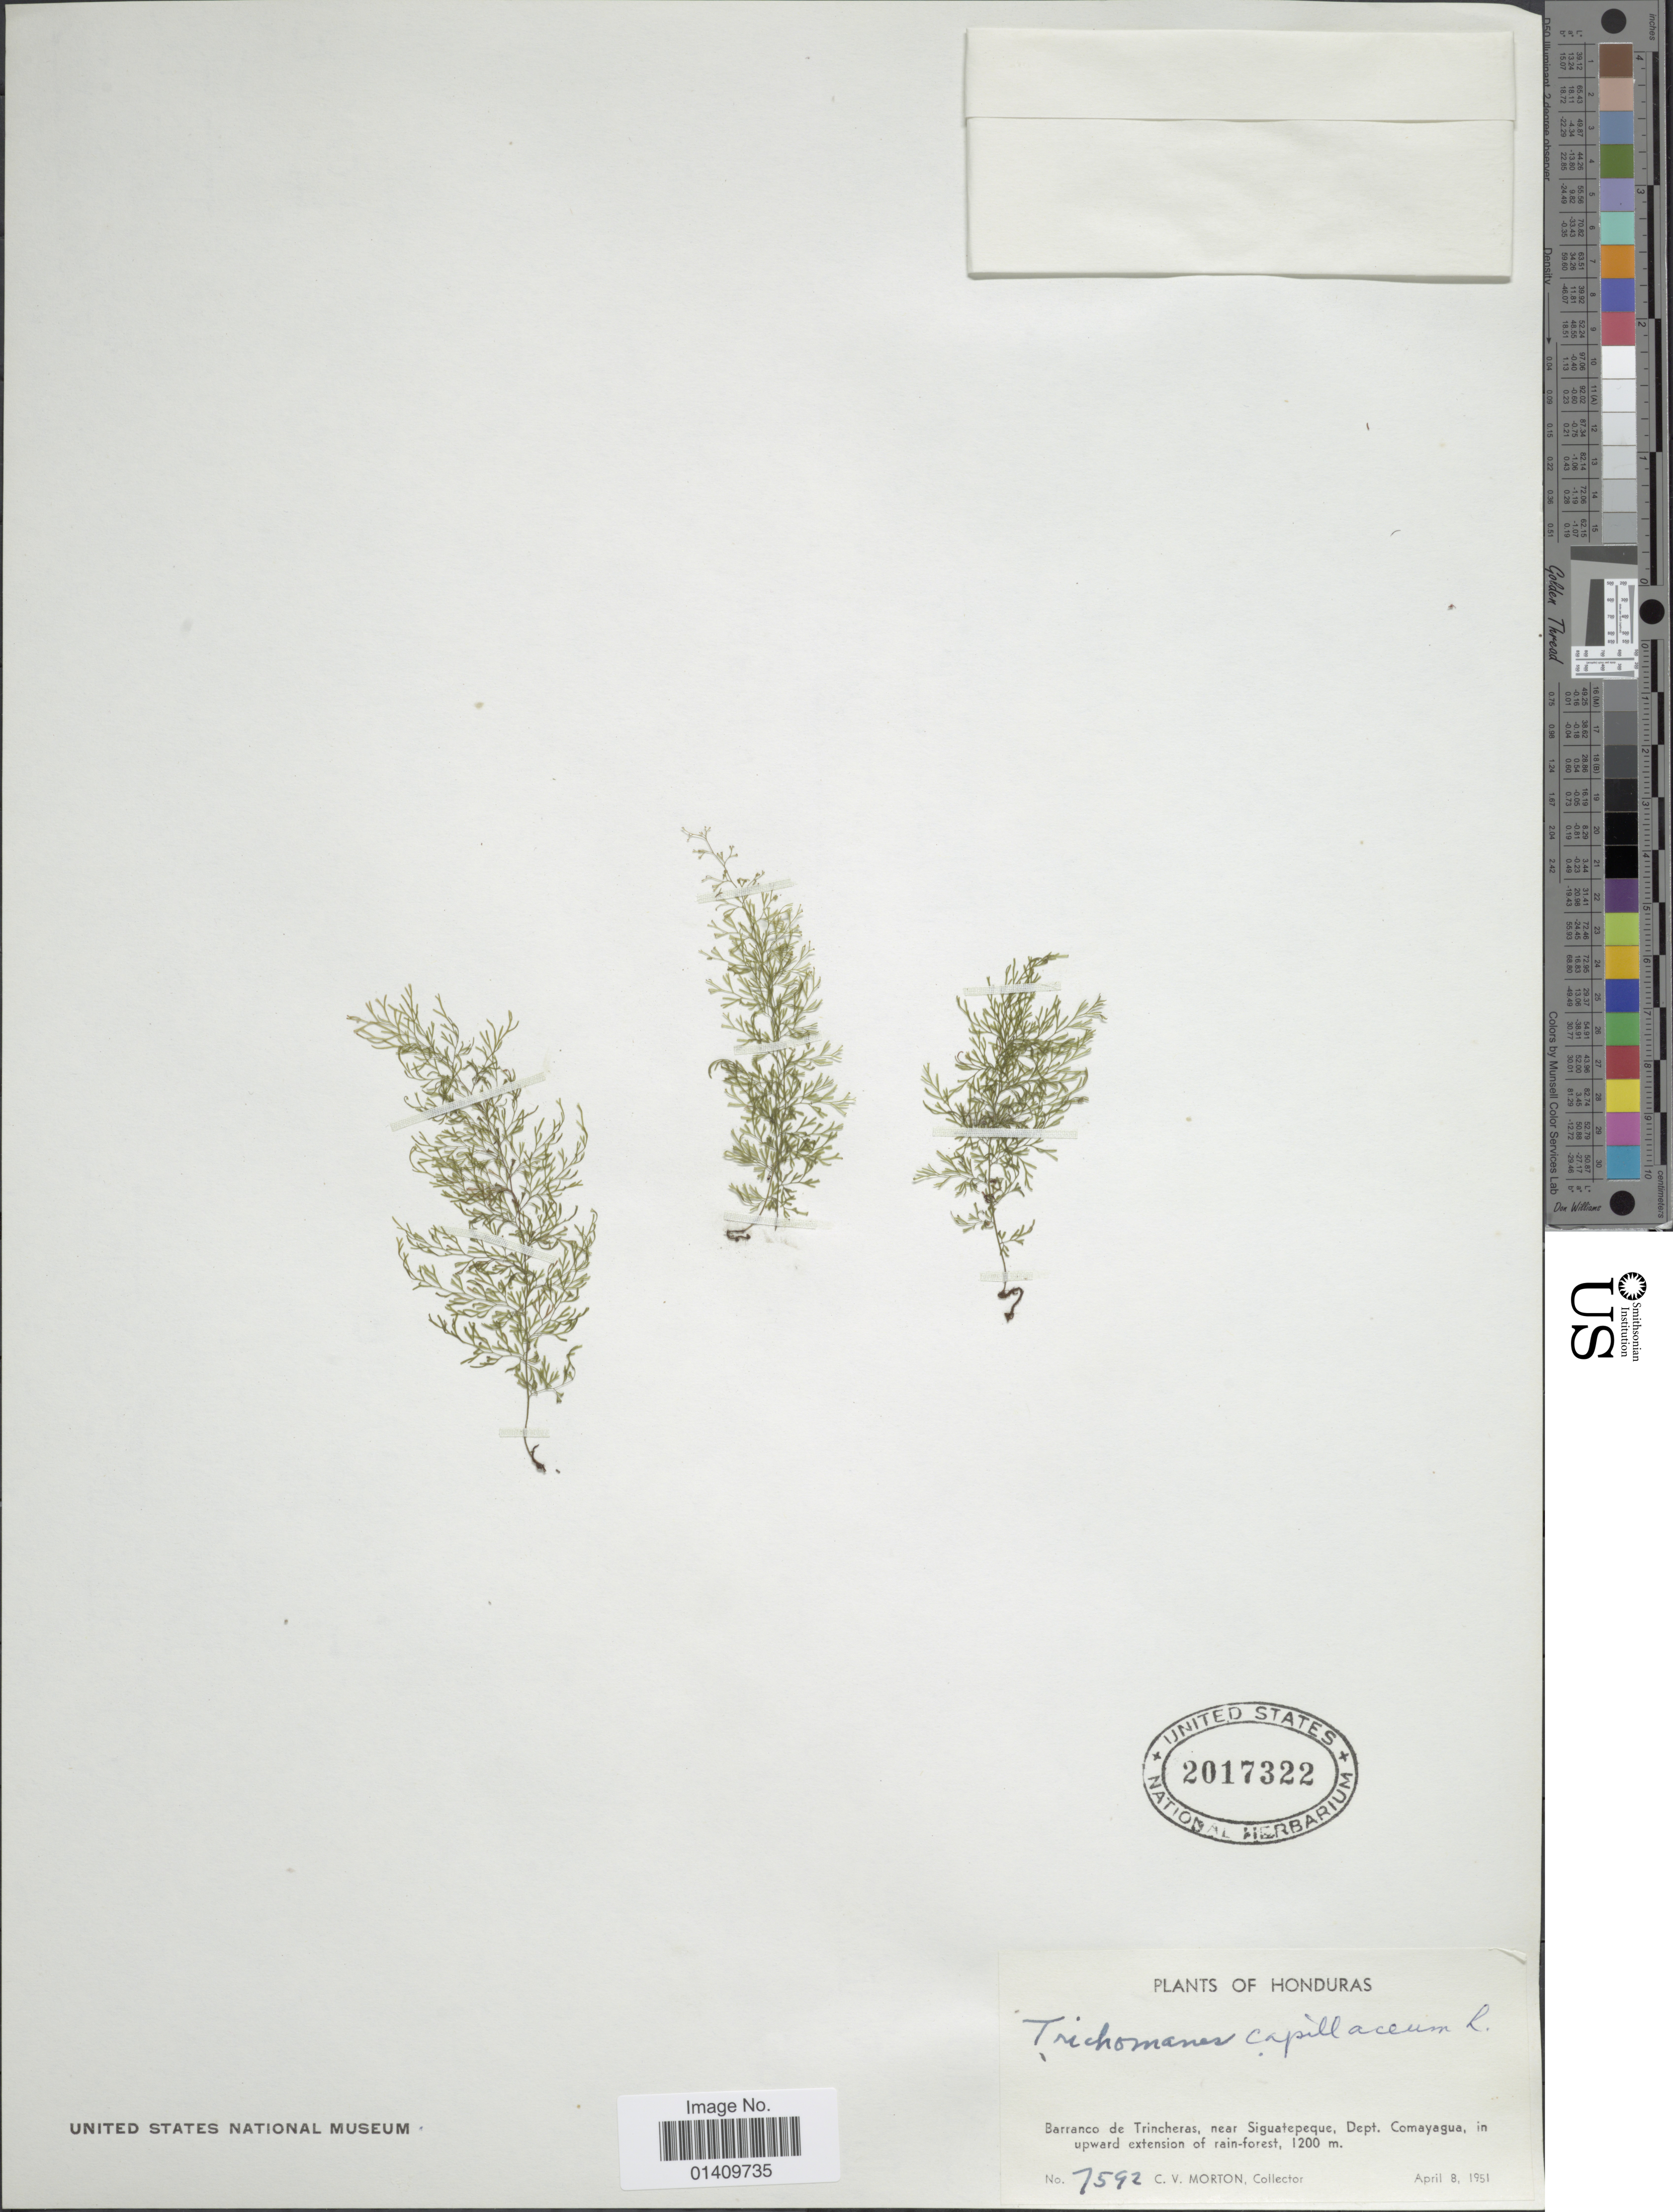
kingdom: Plantae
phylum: Tracheophyta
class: Polypodiopsida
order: Hymenophyllales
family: Hymenophyllaceae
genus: Polyphlebium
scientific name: Polyphlebium capillaceum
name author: (L.) Ebihara & Dubuisson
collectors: C. V. Morton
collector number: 7592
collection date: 1951-04-08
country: Honduras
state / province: Comayagua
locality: Barranco de Trincheras near Siguatepeque dept. Comayagua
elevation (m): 1200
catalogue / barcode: US 2017322